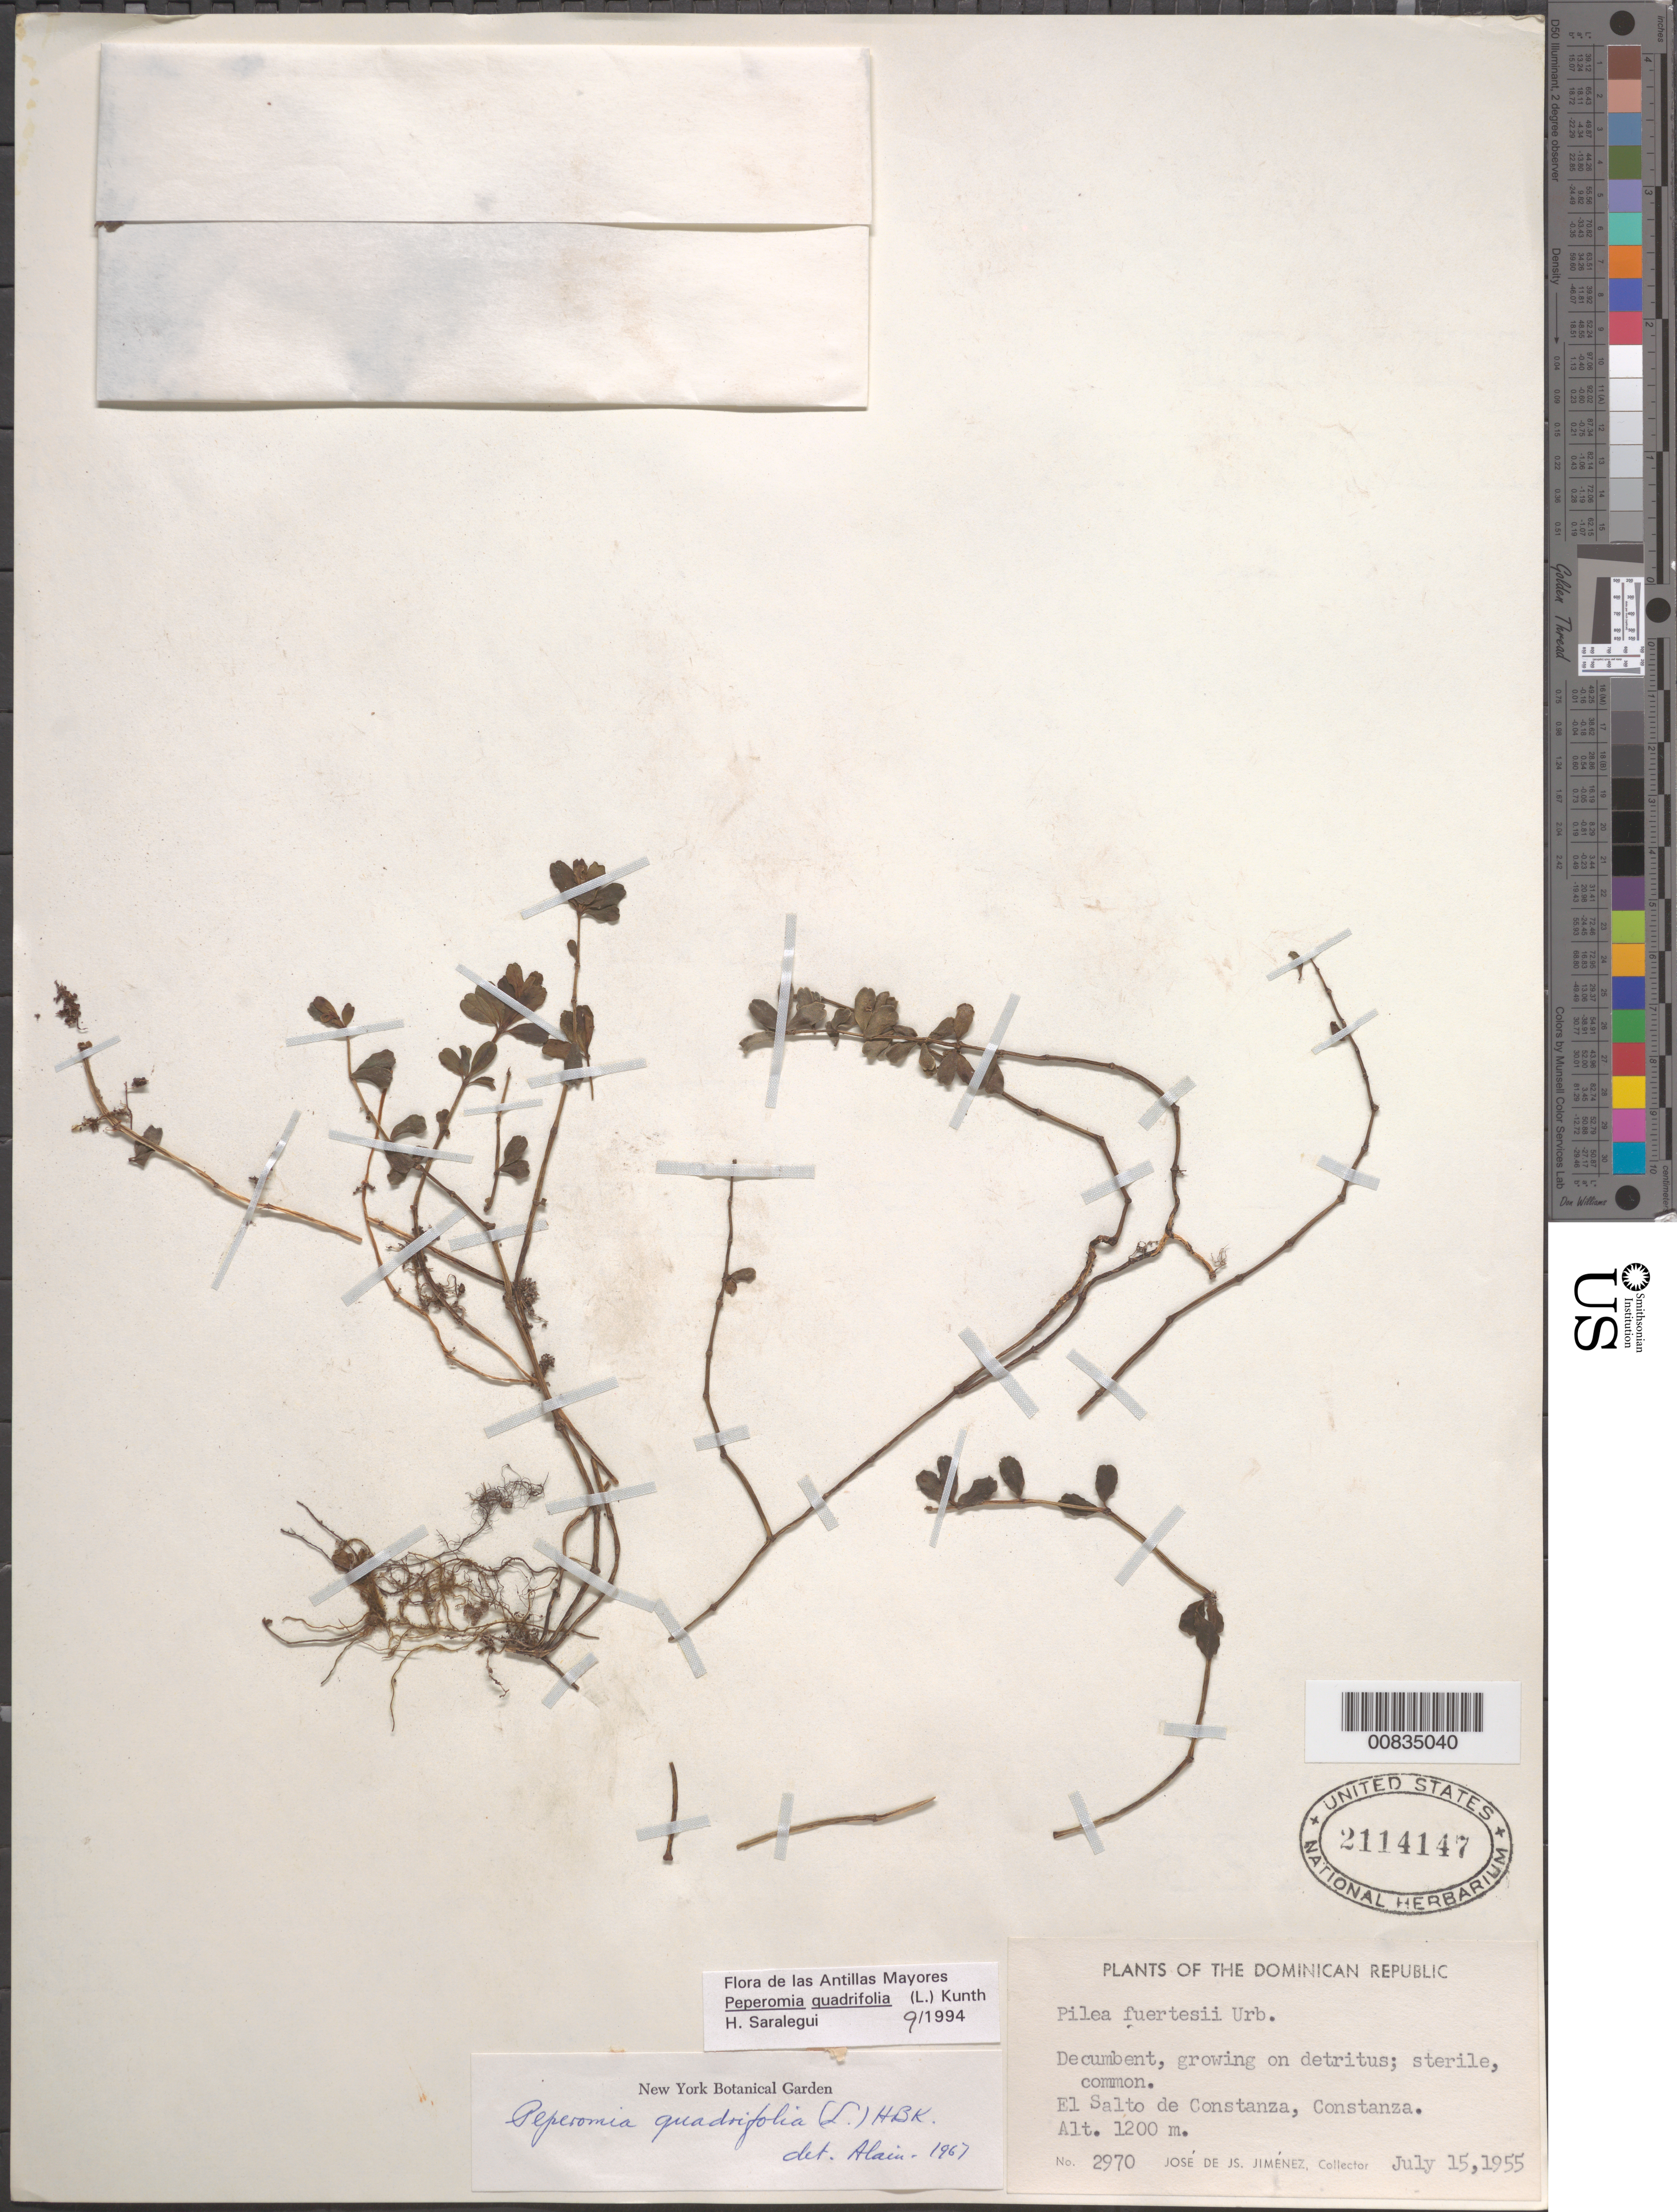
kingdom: Plantae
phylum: Tracheophyta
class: Magnoliopsida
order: Piperales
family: Piperaceae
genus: Peperomia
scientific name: Peperomia quadrifolia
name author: (L.) Kunth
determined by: Saralegui Boza, H., (HAJB), Jardin Botanico Nacional (Habana)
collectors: J. J. Jiménez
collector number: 2970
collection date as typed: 15 Jul 1955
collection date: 1955-07-15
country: Dominican Republic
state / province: La Vega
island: Hispaniola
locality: El Salto de Constanza, Constanza.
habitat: Growing on detritus.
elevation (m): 1200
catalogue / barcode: US 2114147